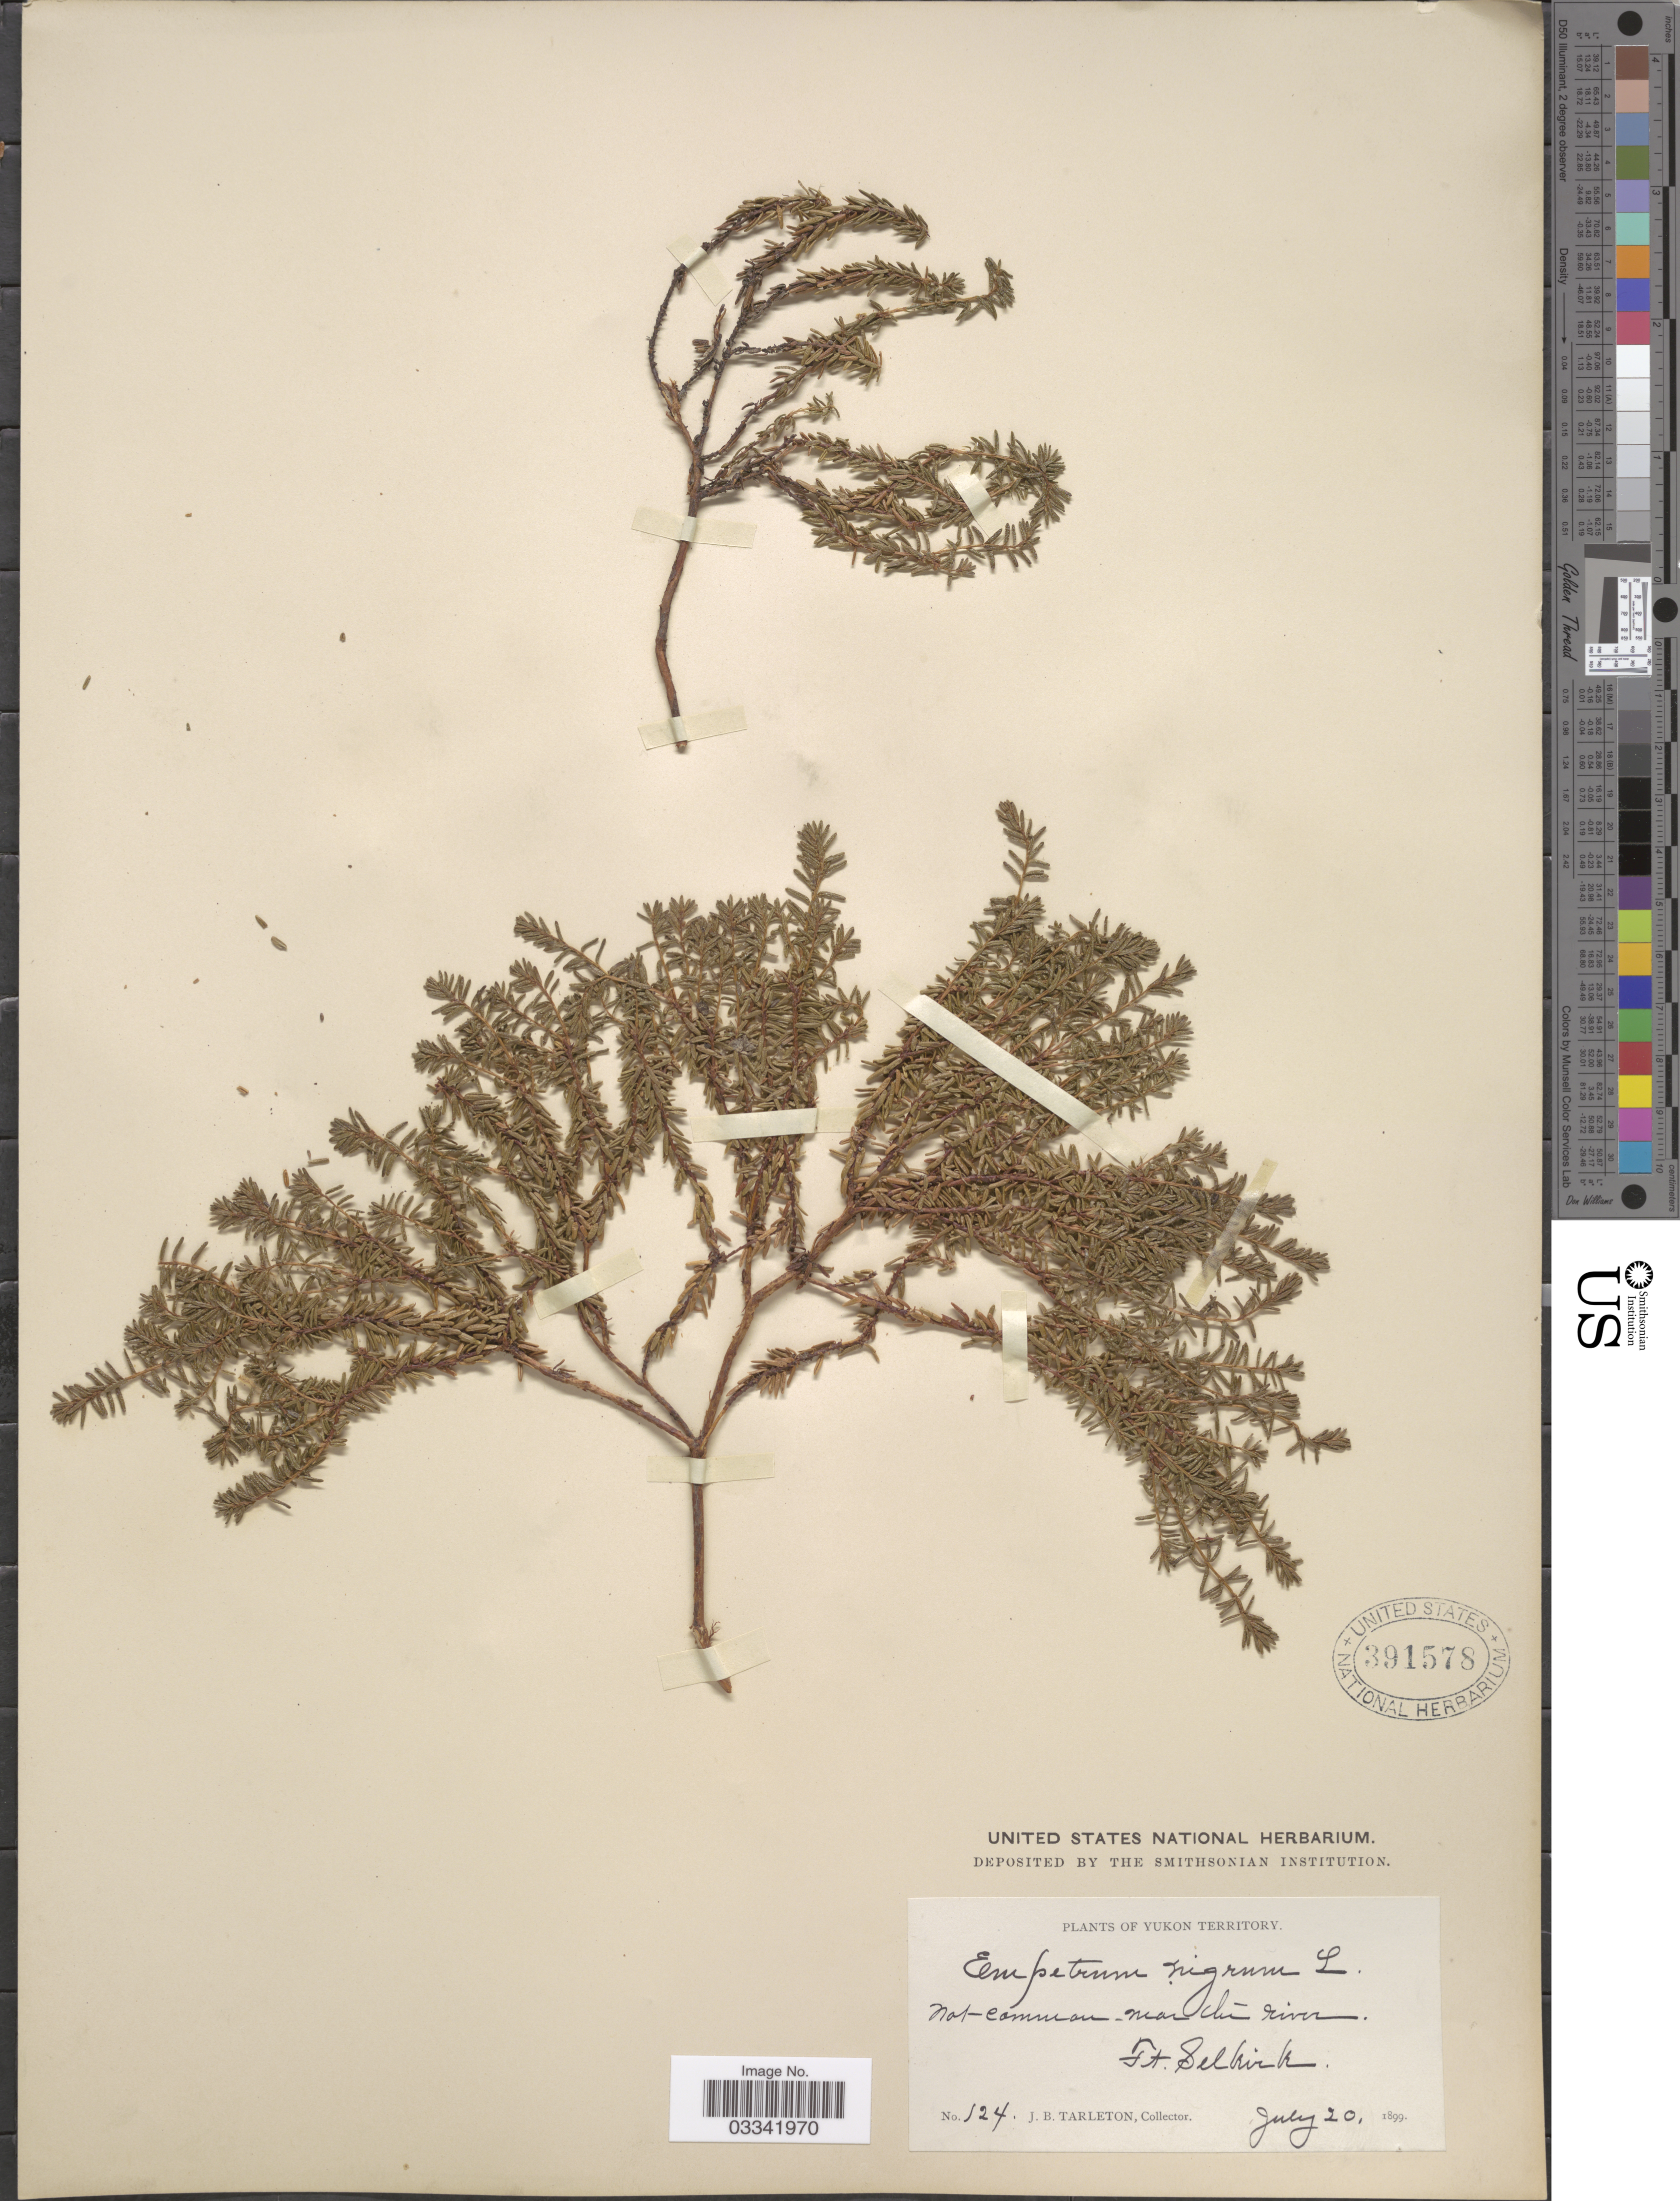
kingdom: Plantae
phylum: Tracheophyta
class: Magnoliopsida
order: Ericales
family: Ericaceae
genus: Empetrum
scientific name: Empetrum nigrum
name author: L.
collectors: J. Tarleton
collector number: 124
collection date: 1899-07-20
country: Canada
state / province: Yukon Territory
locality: Ft. Selkirk.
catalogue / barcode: US 391578